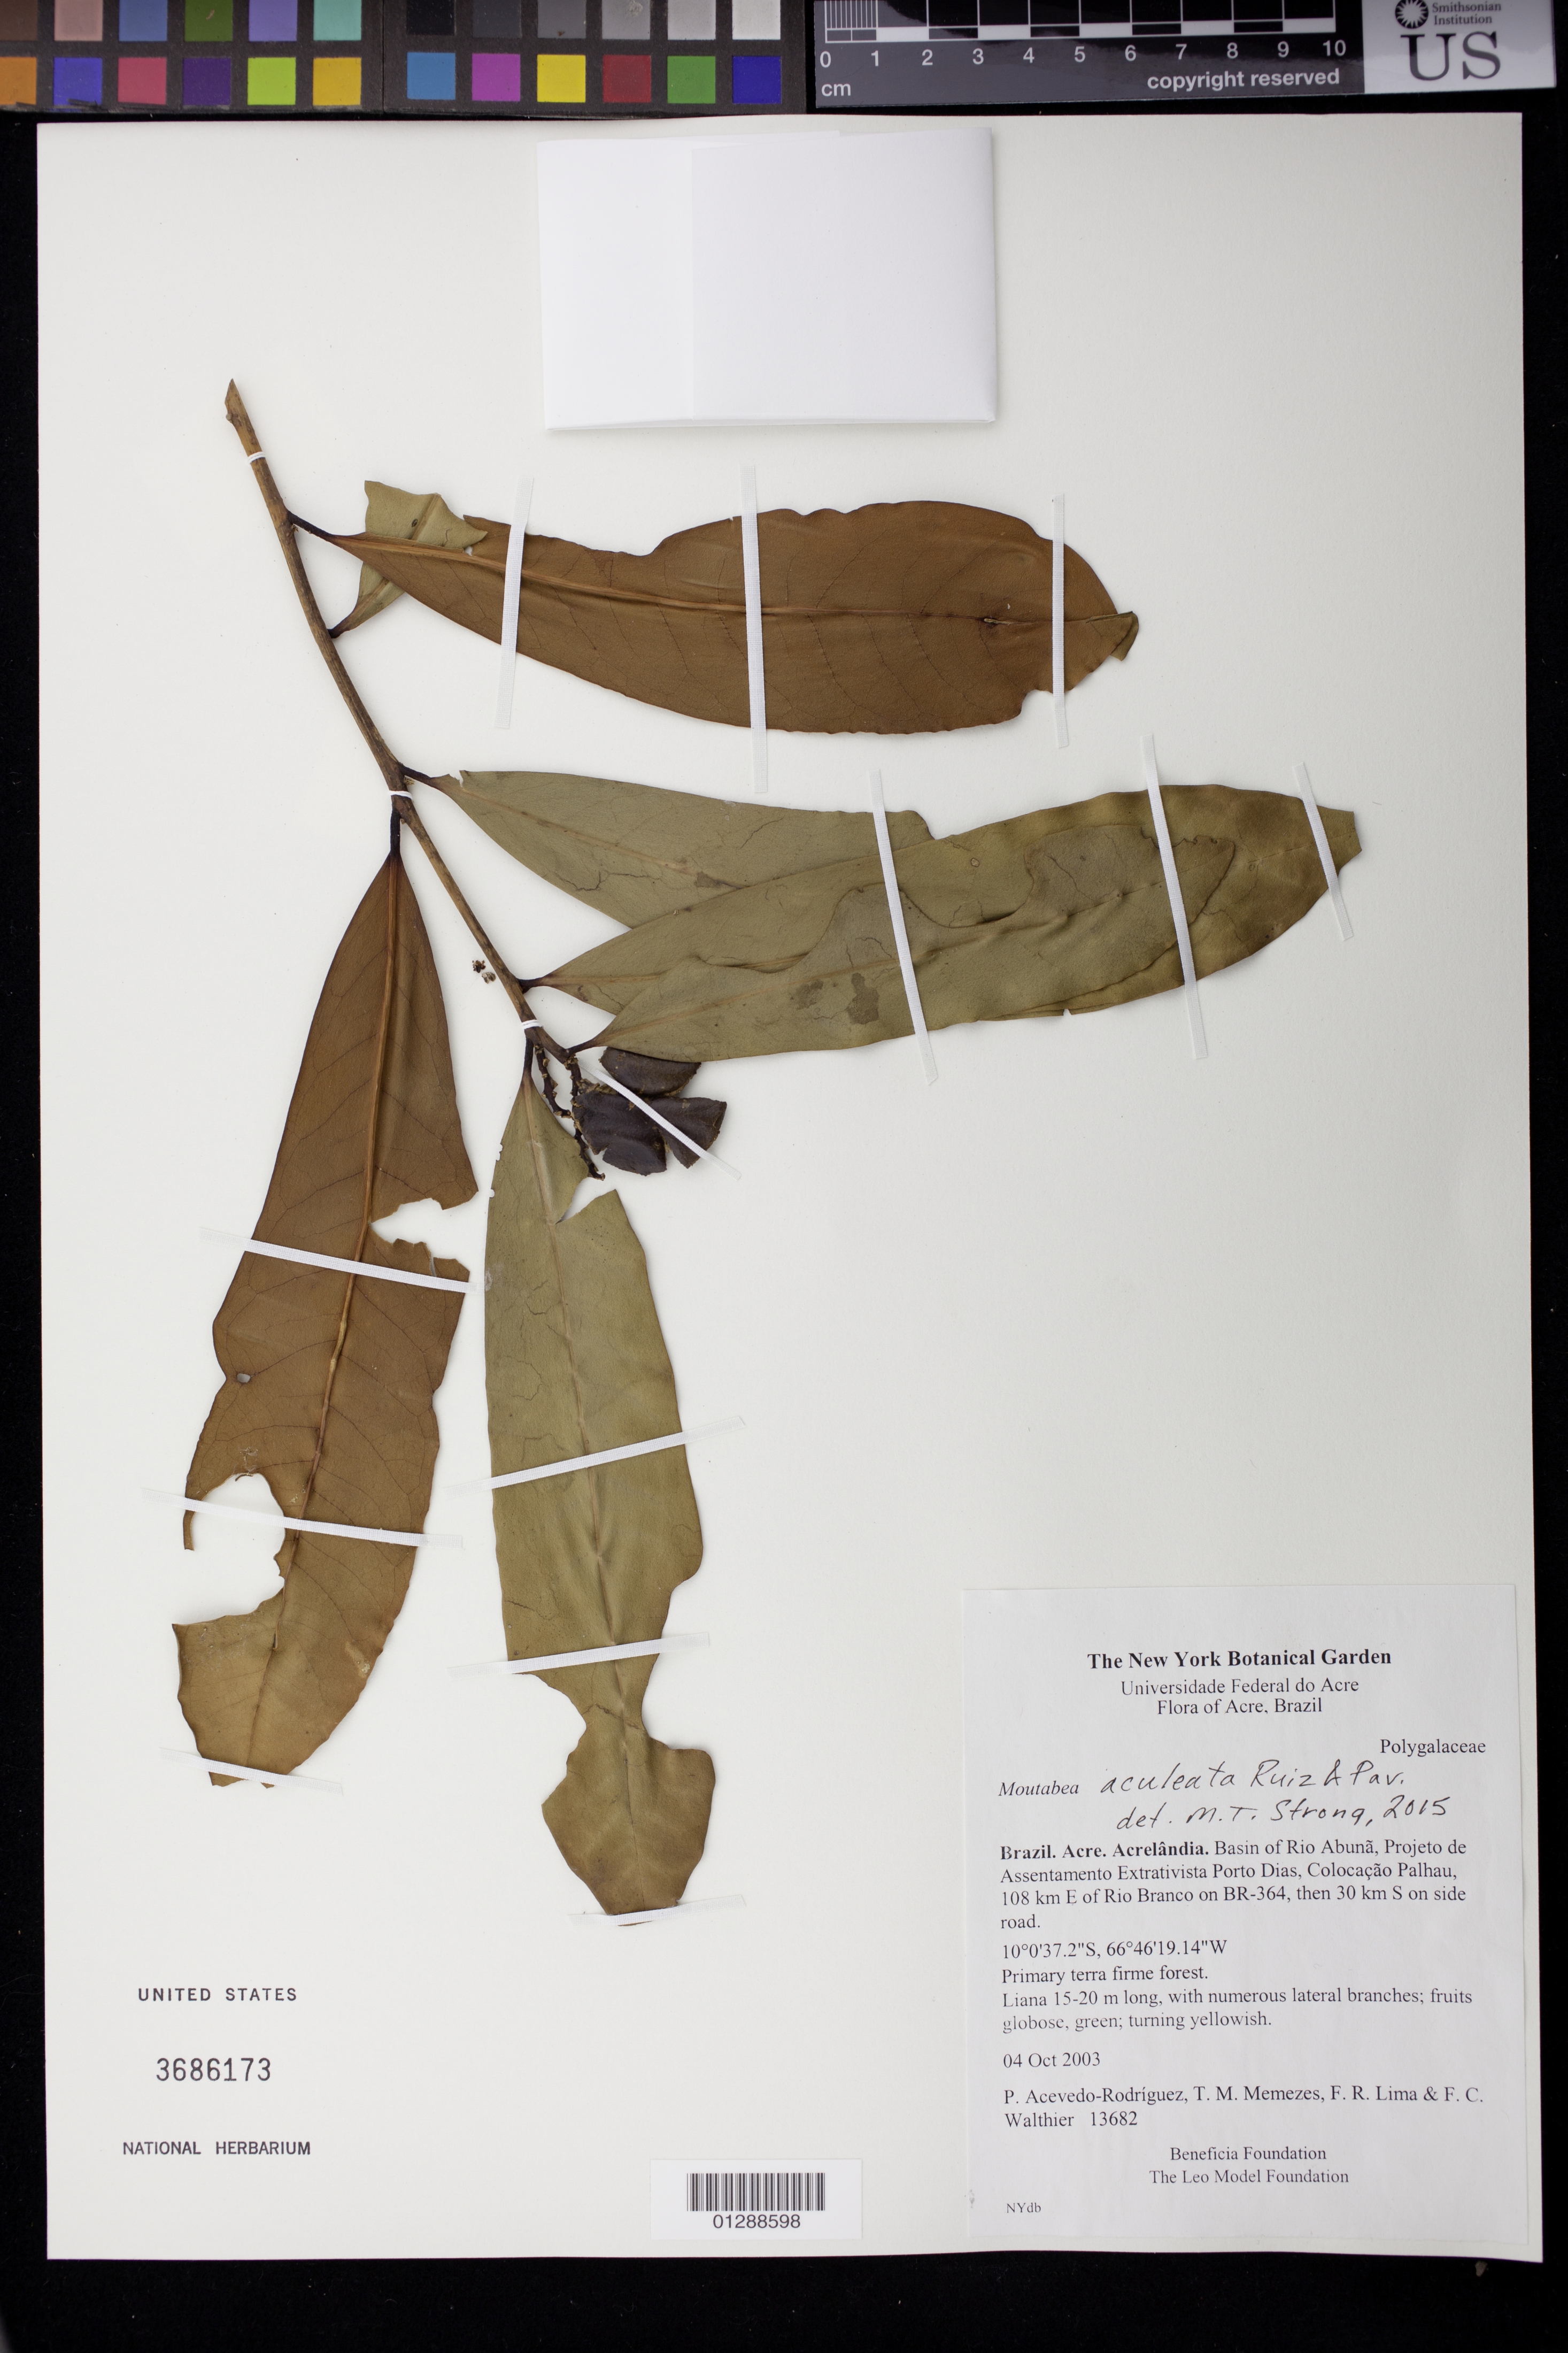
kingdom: Plantae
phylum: Tracheophyta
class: Magnoliopsida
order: Fabales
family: Polygalaceae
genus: Moutabea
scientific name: Moutabea aculeata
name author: Ruiz & Pav.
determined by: Strong, M. T., (US), Smithsonian Institution - National Museum of Natural History (UNITED STATES)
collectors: P. Acevedo-Rodr., T. Menezes, M. Lima, F. Ramos & F. C. Walthier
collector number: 13682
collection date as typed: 04 Oct 2003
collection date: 2003-10-04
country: Brazil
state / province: Acre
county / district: Acrelândia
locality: Acre: Mun. Acrelândia. Basin of Rio Abuna, Projeto de Assentamento Extrativista Porto Dias, Colocaçao Palhau, 108 km E of Rio Branco on BR-364, then 30 km S on side road.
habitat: Primary terra firme forest.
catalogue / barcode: US 3686173